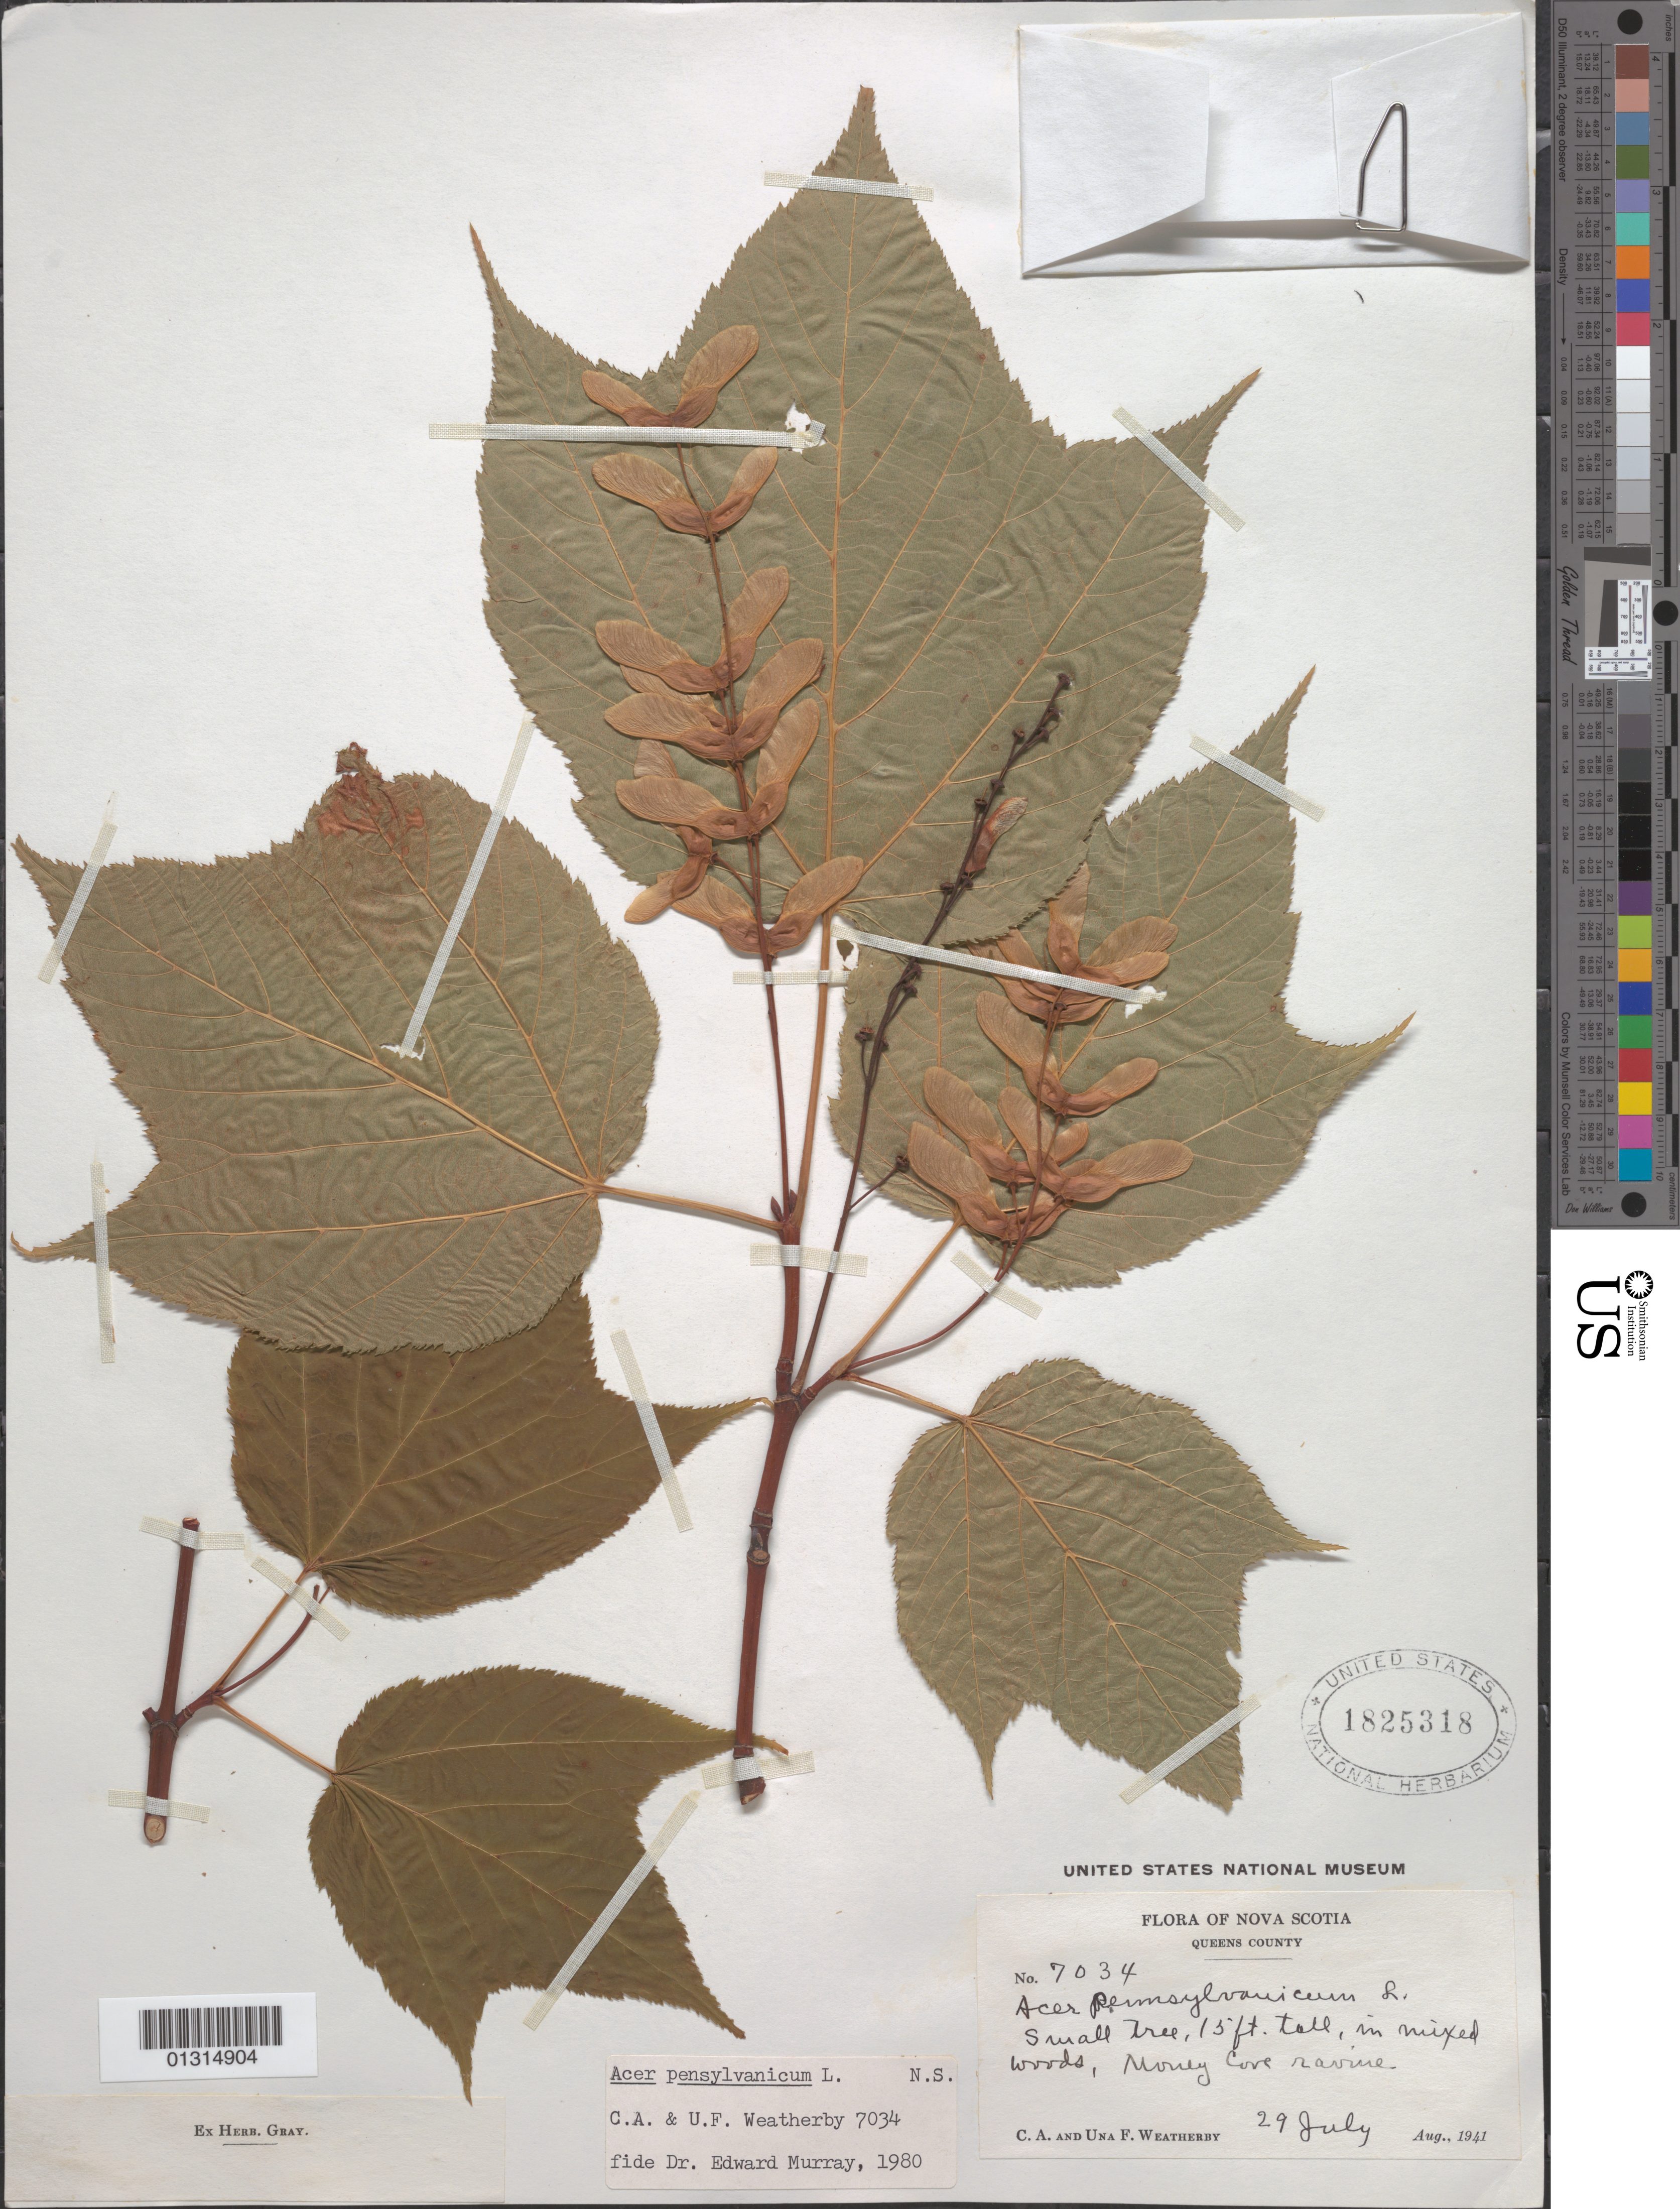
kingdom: Plantae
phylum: Tracheophyta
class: Magnoliopsida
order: Sapindales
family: Sapindaceae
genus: Acer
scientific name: Acer pensylvanicum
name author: L.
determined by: Murray, Edward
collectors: C. A. Weatherby & U. Weatherby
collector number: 7034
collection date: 1941-07-29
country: Canada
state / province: Nova Scotia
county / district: Queens County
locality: Queens County, Money Cove ravine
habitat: Mixed woods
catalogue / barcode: US 1825318